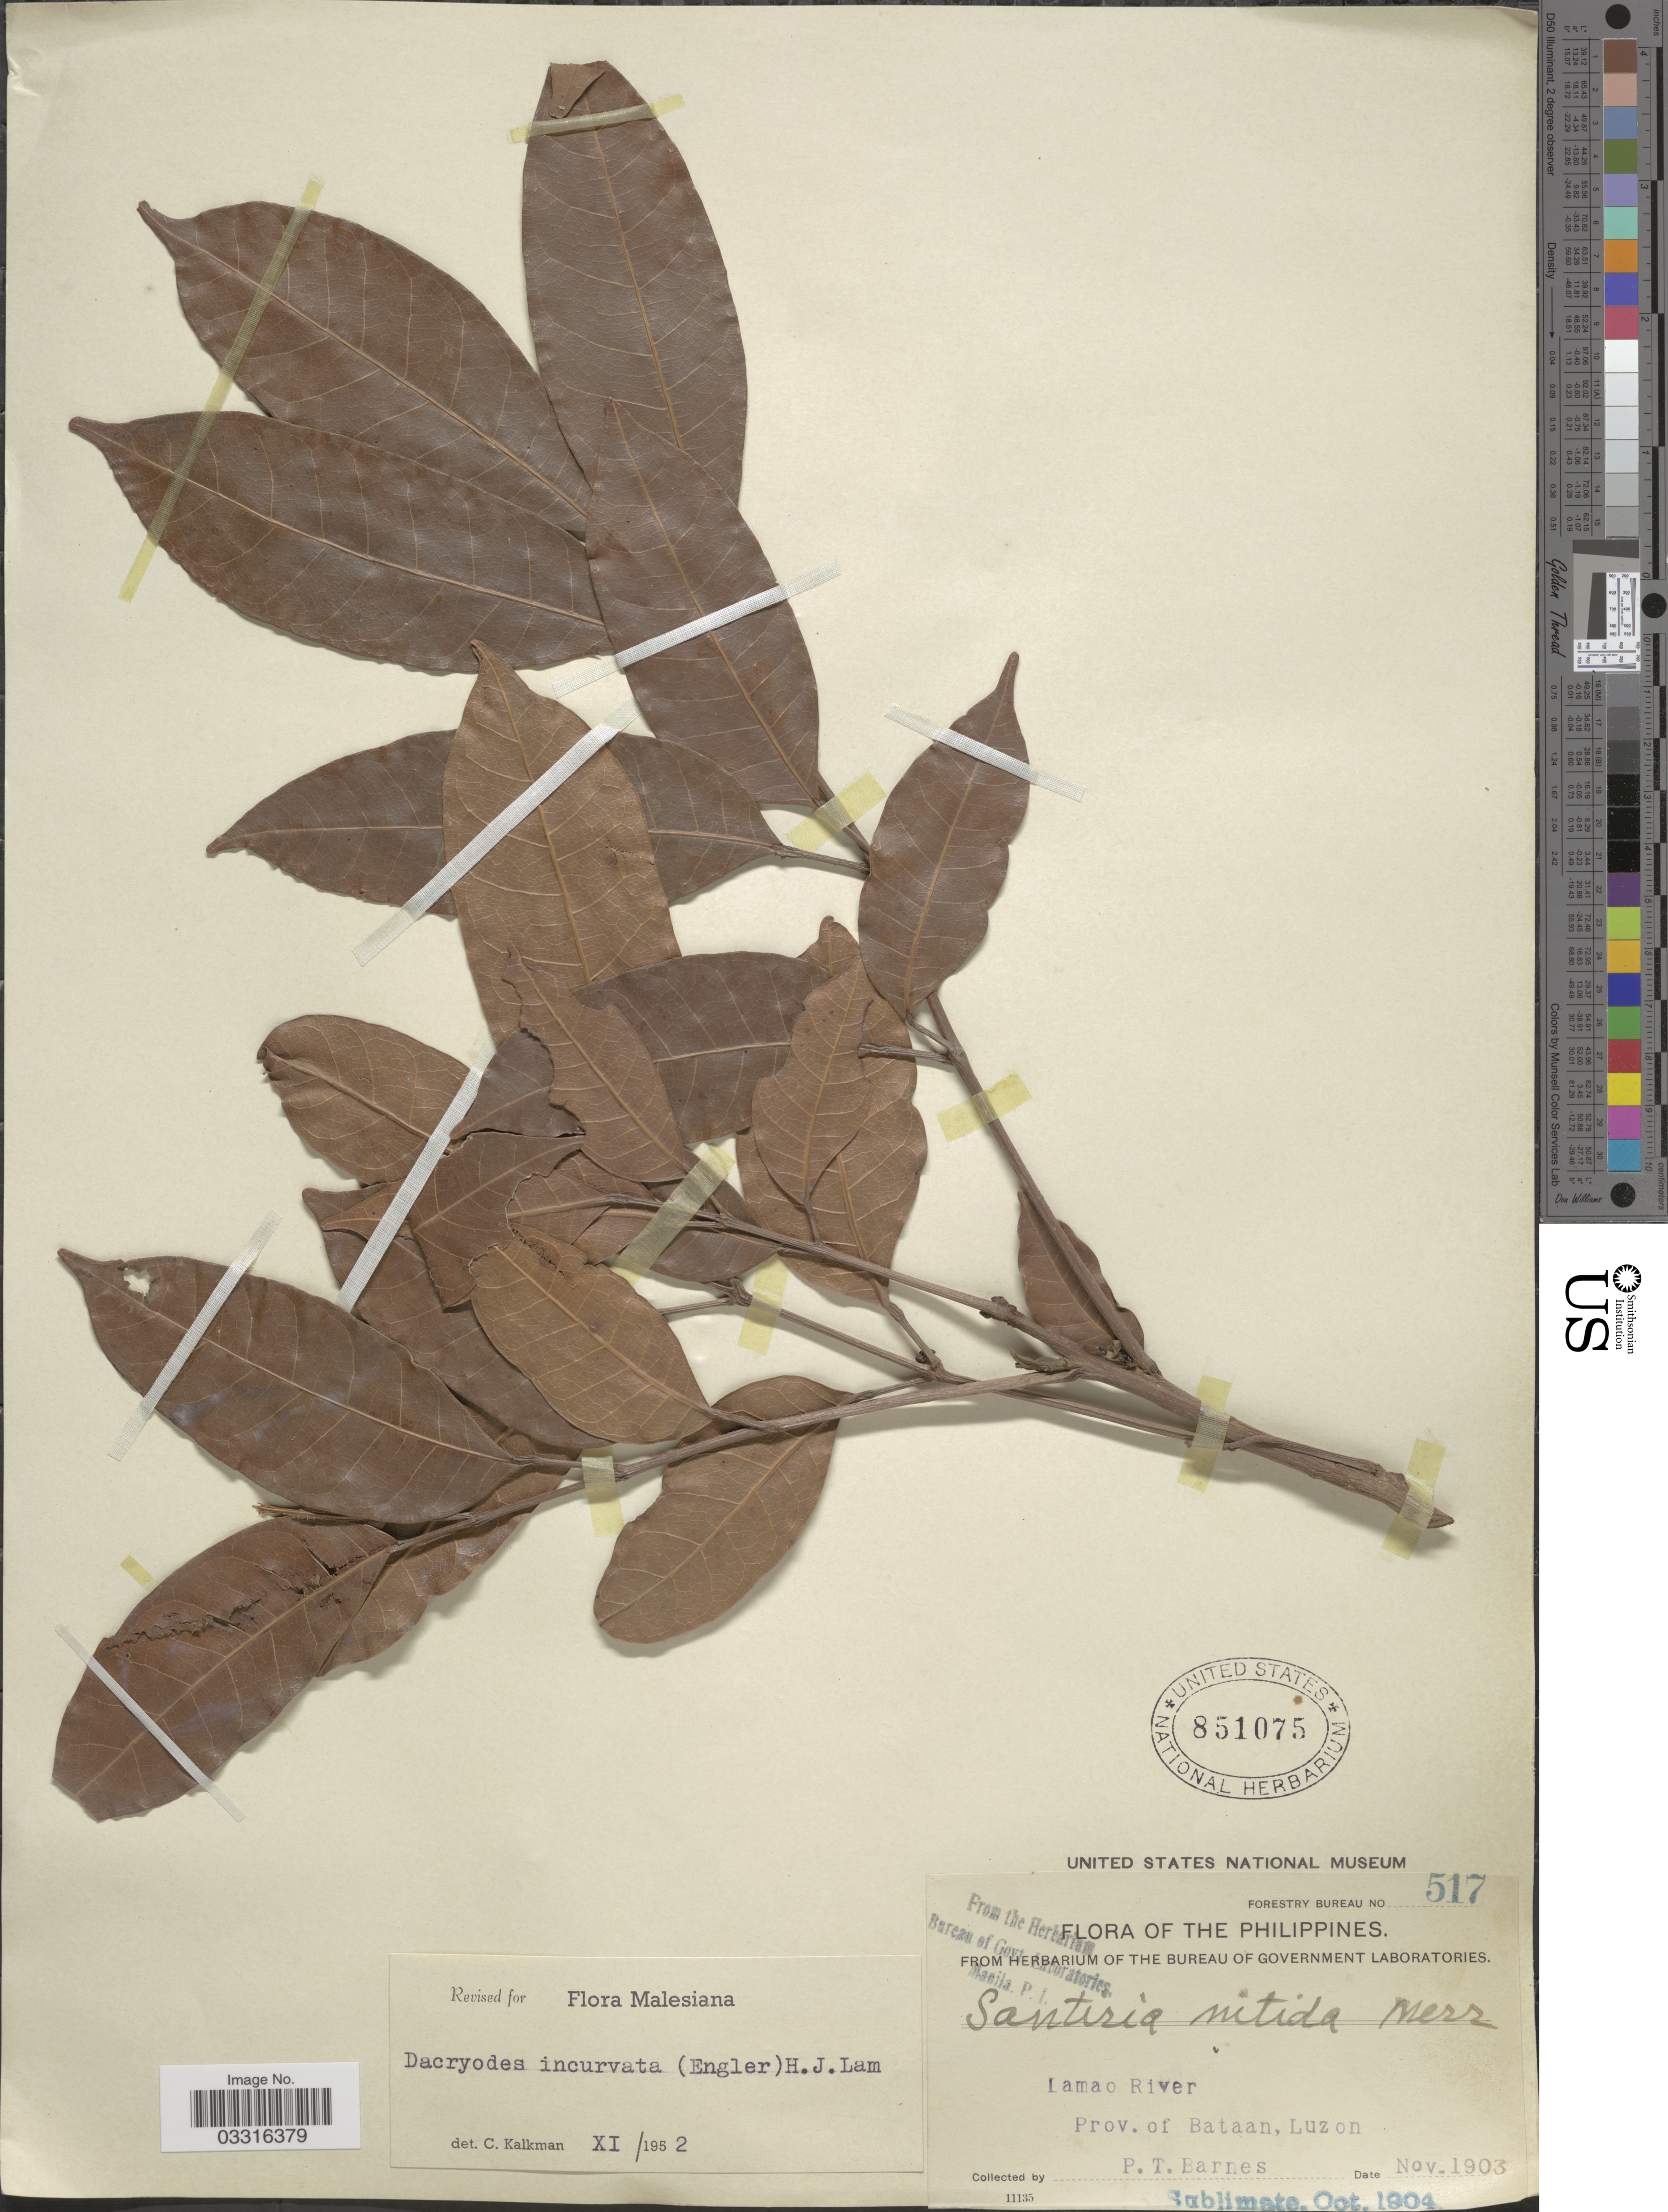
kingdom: Plantae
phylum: Tracheophyta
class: Magnoliopsida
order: Sapindales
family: Burseraceae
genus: Dacryodes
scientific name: Dacryodes incurvata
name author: (Engl.) H.J. Lam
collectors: P. Barnes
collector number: Forestry Bureau 517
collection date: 1903-11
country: Philippines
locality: Lamao River, Prov. of Bataan, Luzon.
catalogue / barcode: US 851075